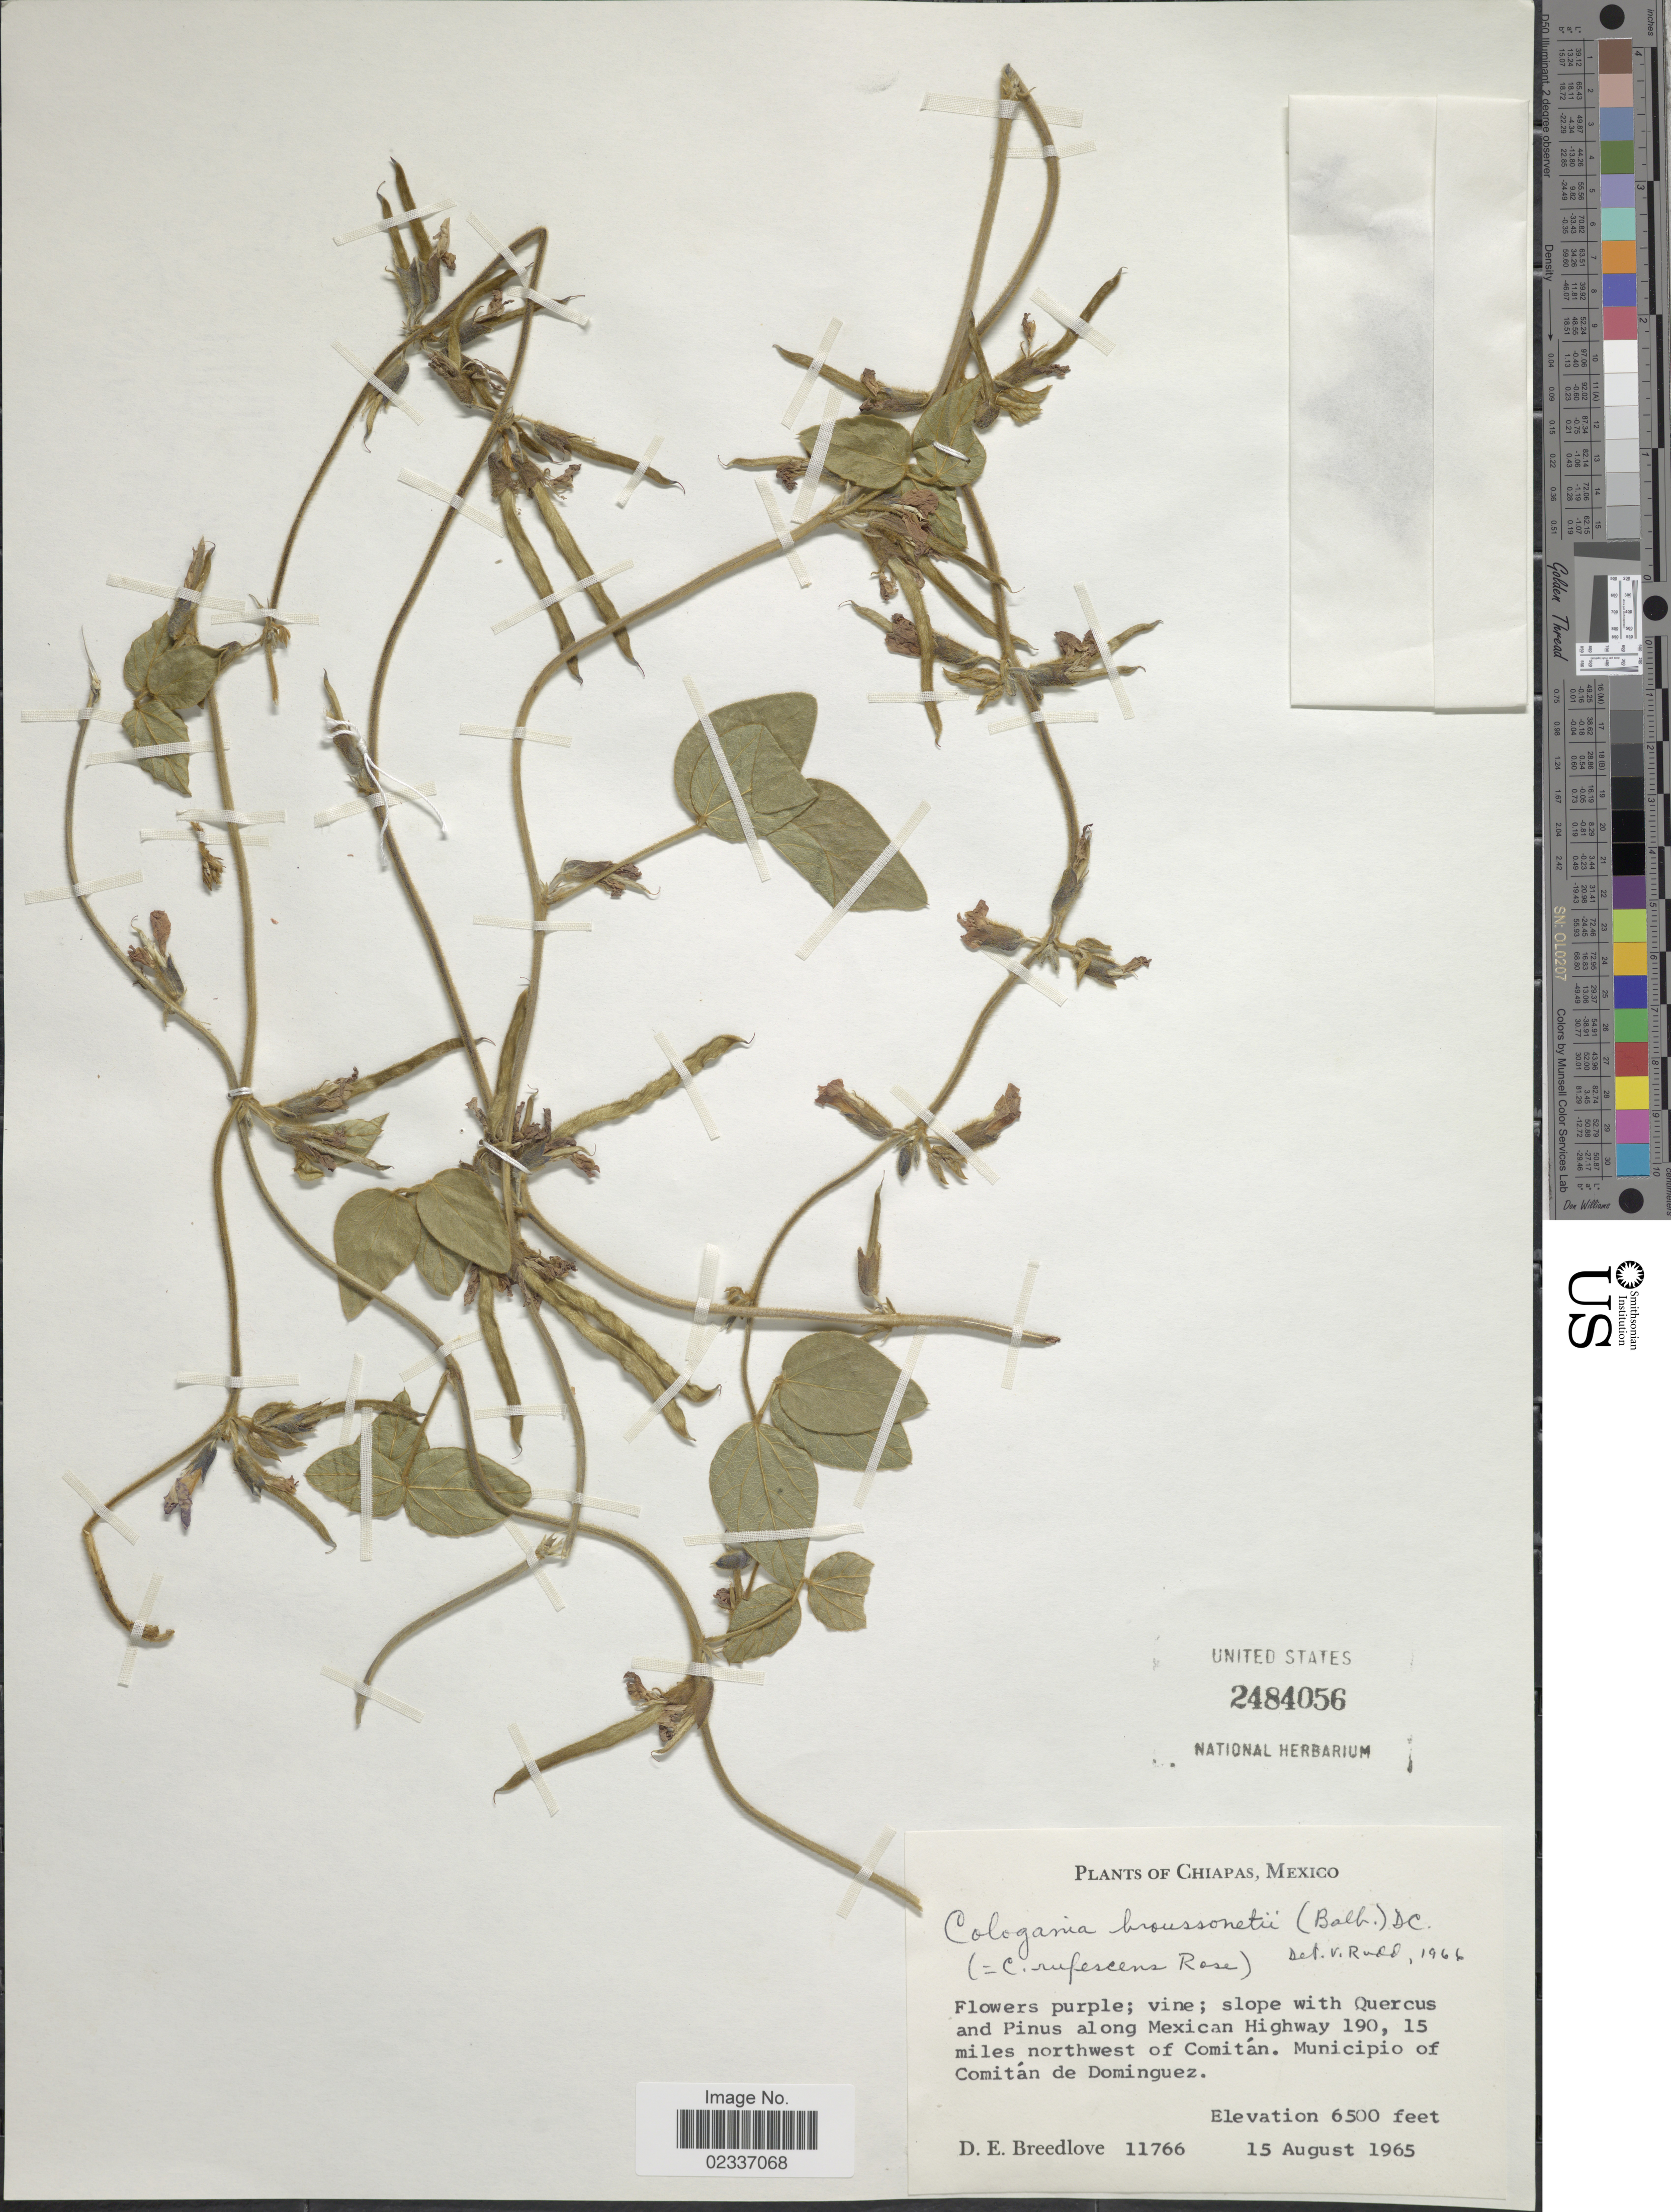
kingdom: Plantae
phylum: Tracheophyta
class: Magnoliopsida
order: Fabales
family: Fabaceae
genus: Cologania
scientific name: Cologania broussonetii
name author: (Balb.) DC.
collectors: D. E. Breedlove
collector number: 11766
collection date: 1965-08-15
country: Mexico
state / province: Chiapas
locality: Along Mexican Highway 190, 15 miles northwest of Comitán. Municipio of Comitán de Dominguez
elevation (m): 1981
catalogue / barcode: US 2484056